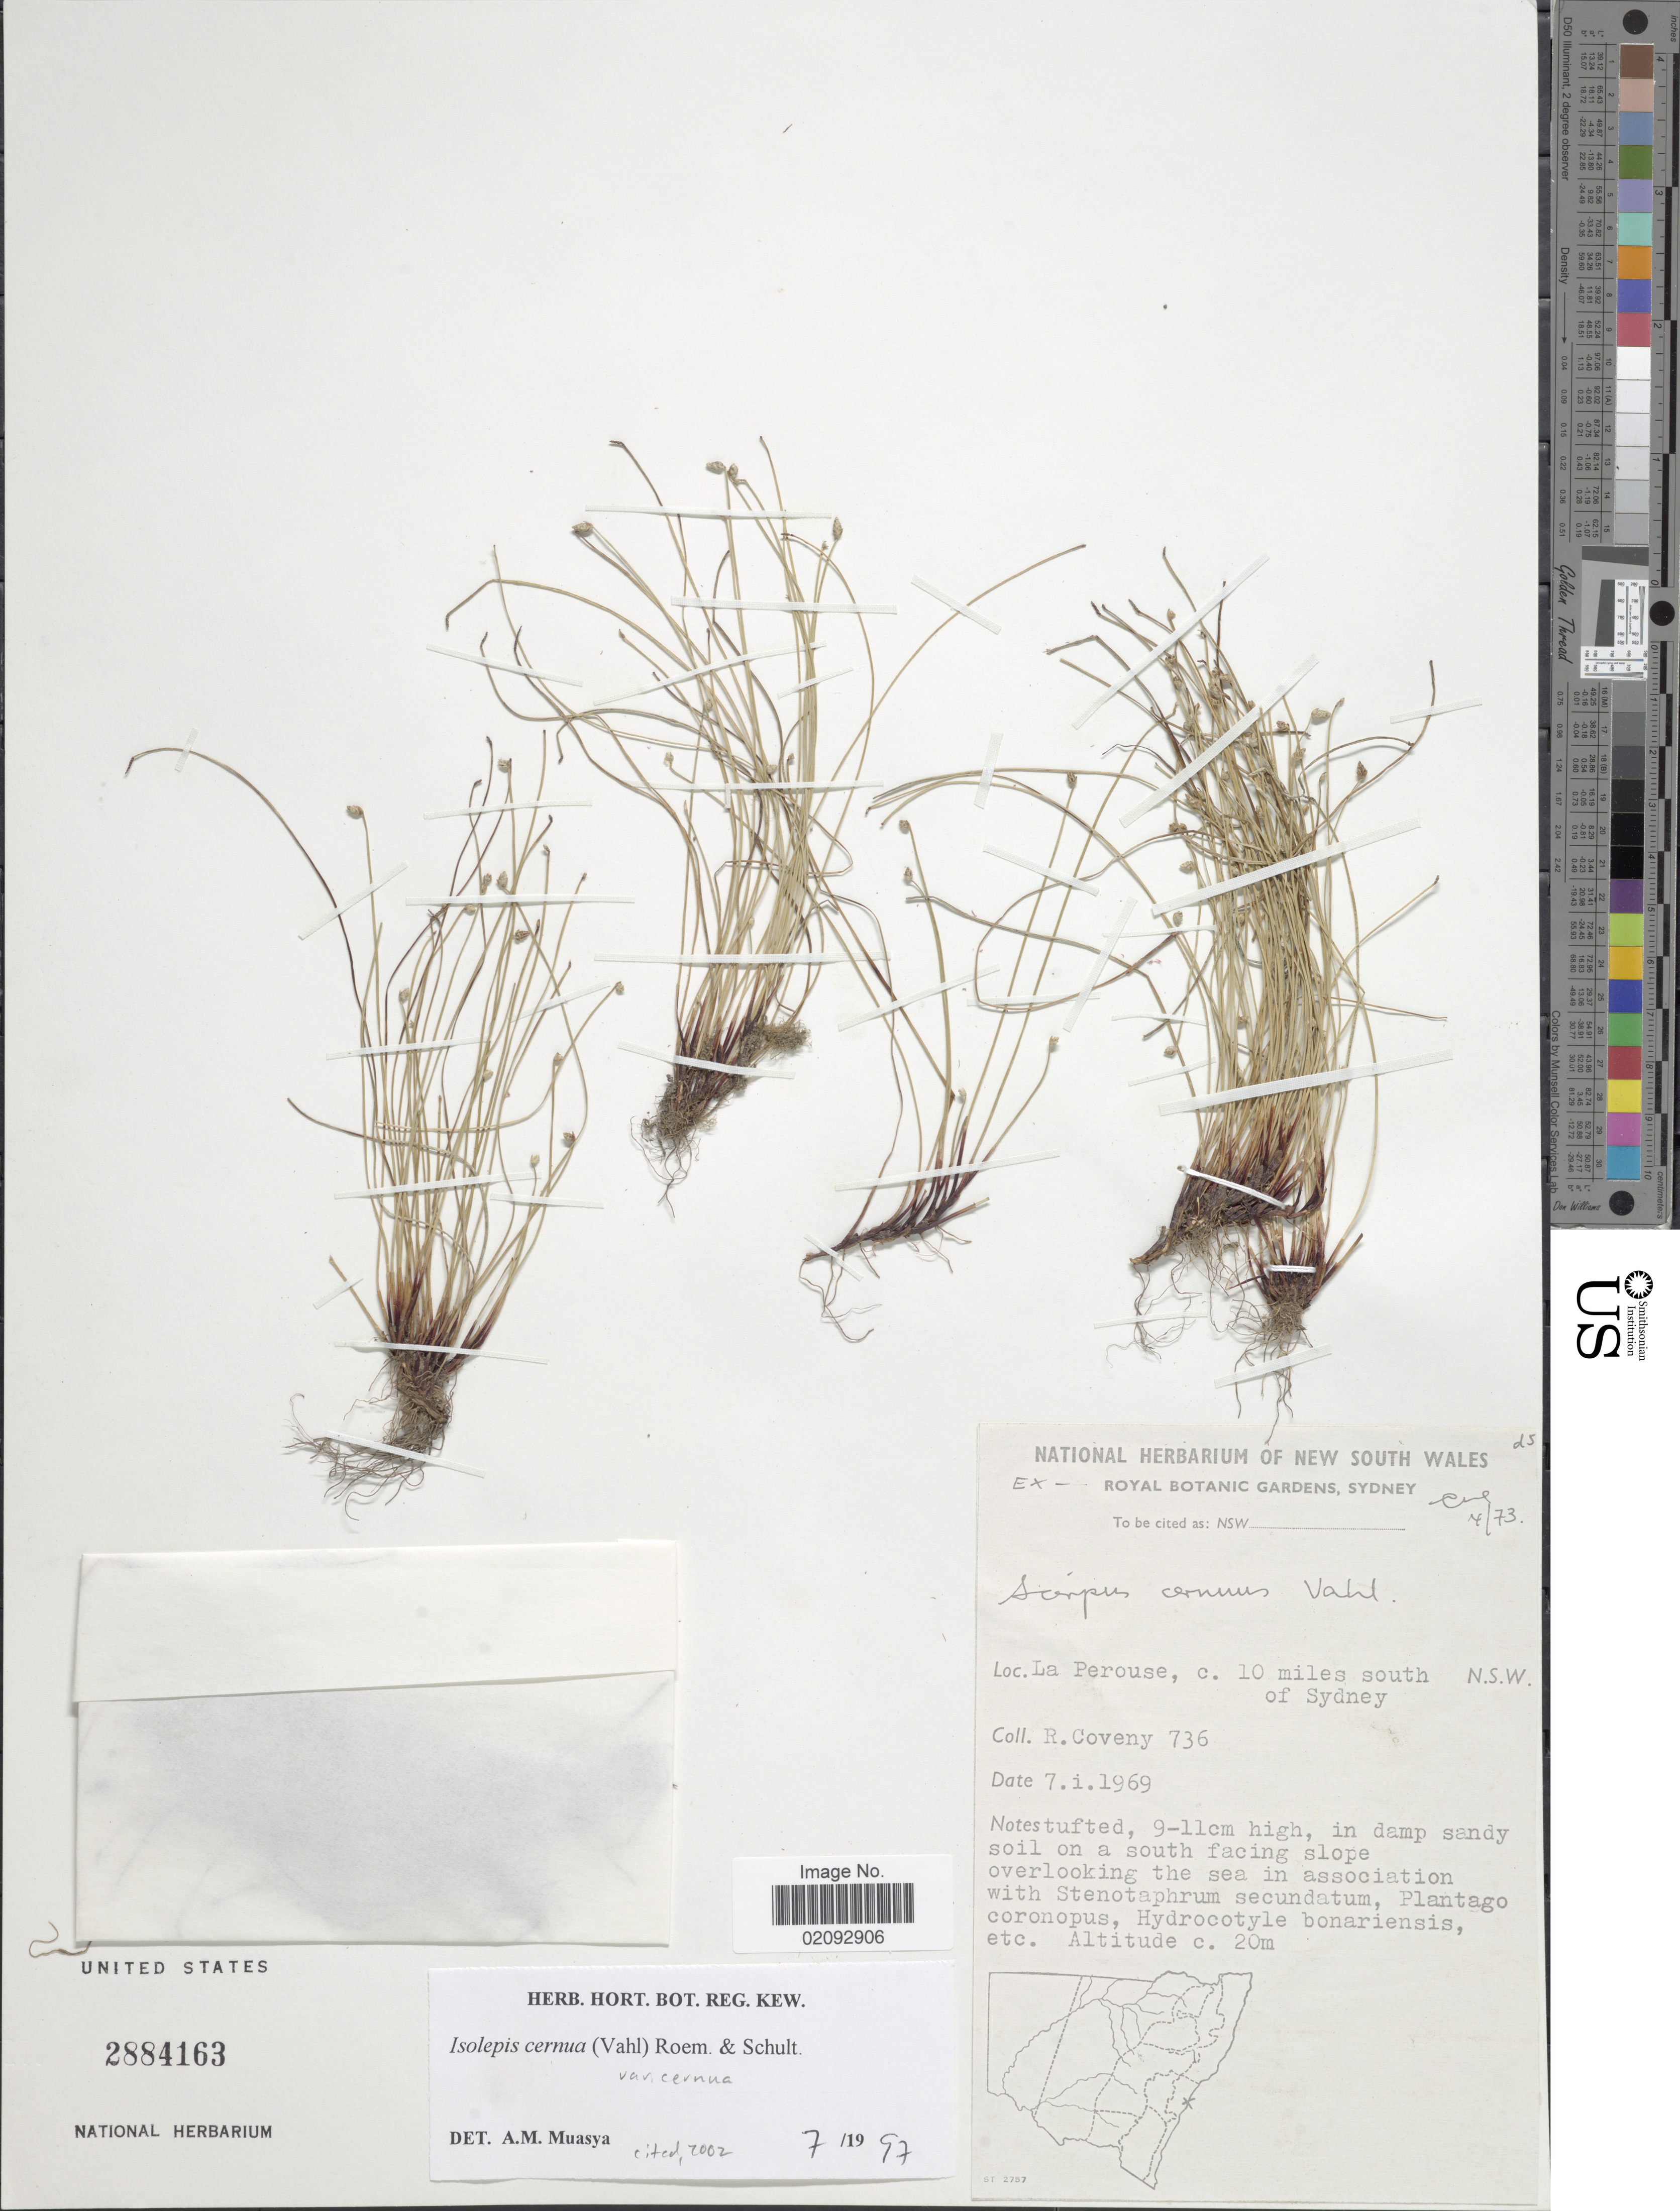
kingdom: Plantae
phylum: Tracheophyta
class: Liliopsida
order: Poales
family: Cyperaceae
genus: Isolepis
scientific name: Isolepis cernua var. cernua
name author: (Vahl) Roem. & Schult.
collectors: R. Coveny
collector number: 736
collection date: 1969-01-07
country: Australia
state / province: New South Wales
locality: La Perouse, c. 10 miles south of Sydney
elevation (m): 20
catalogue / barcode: US 2884163